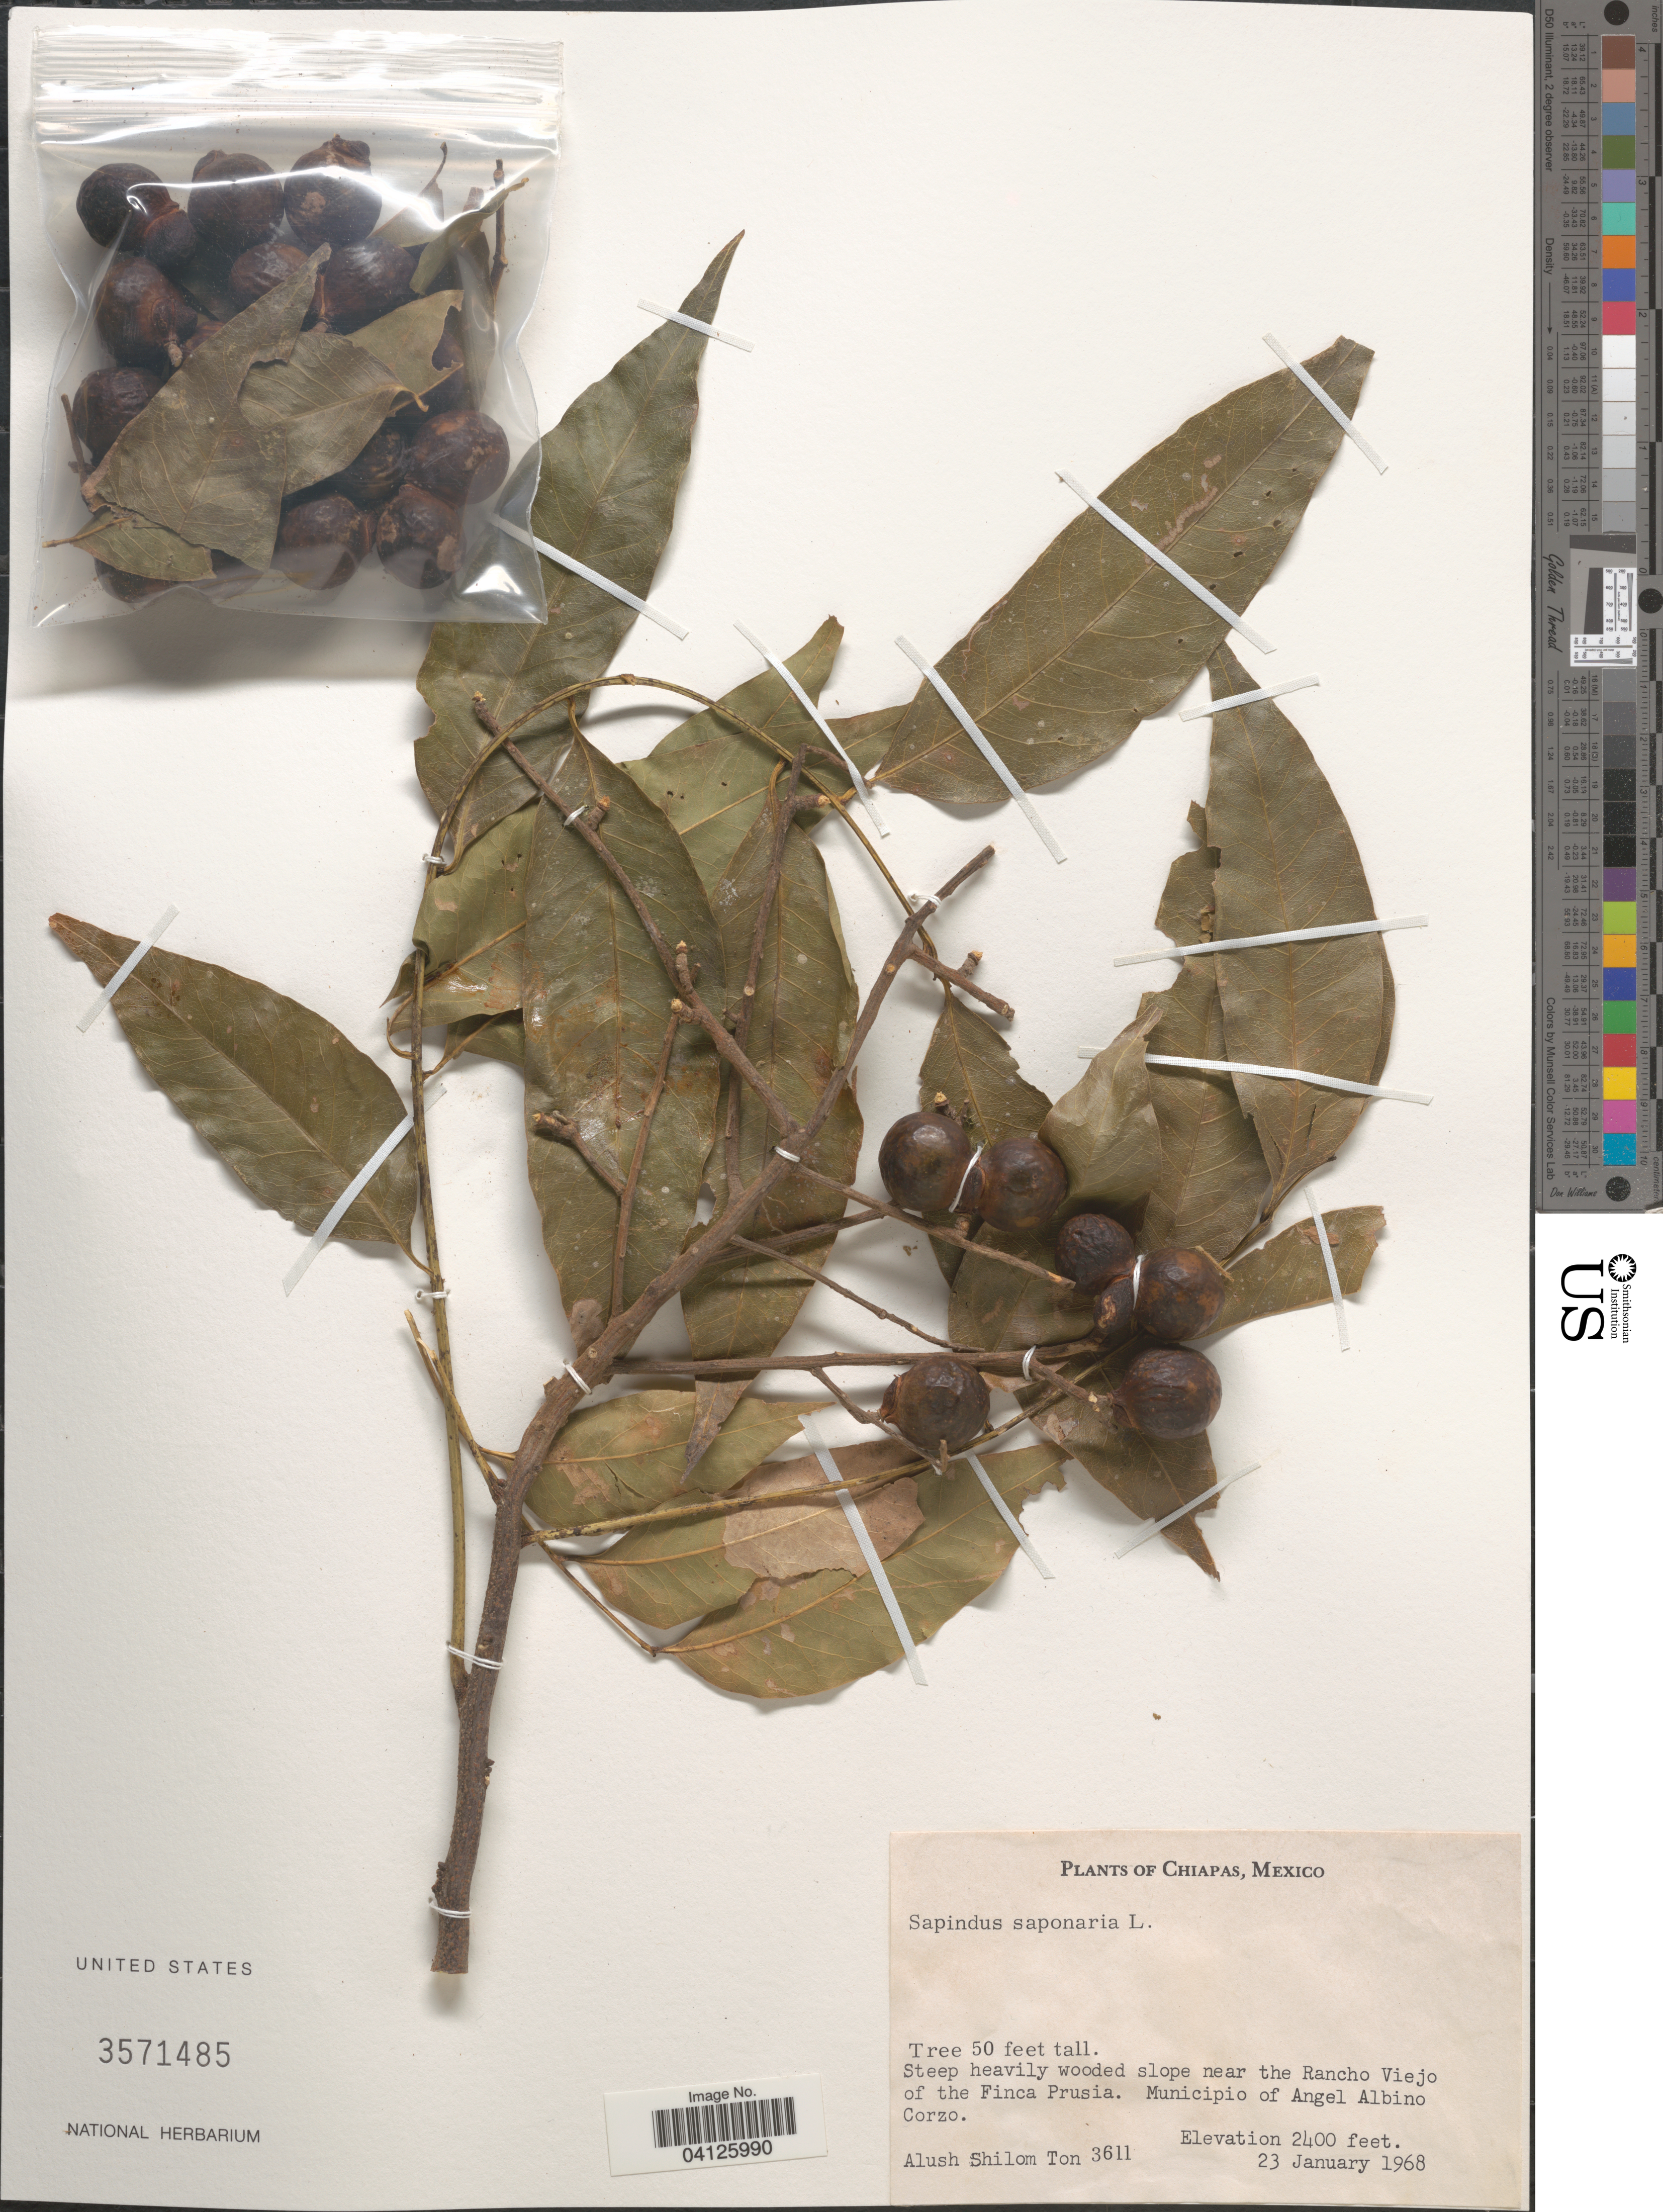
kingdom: Plantae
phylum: Tracheophyta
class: Magnoliopsida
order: Sapindales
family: Sapindaceae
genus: Sapindus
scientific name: Sapindus saponaria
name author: L.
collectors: A. M. Ton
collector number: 3611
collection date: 1968-01-23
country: Mexico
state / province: Chiapas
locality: Steep heavily wooded slope near the Rancho Viejo of the Finca Prusia. Municipio of Angel Albino Corzo.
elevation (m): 732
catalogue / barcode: US 3571485